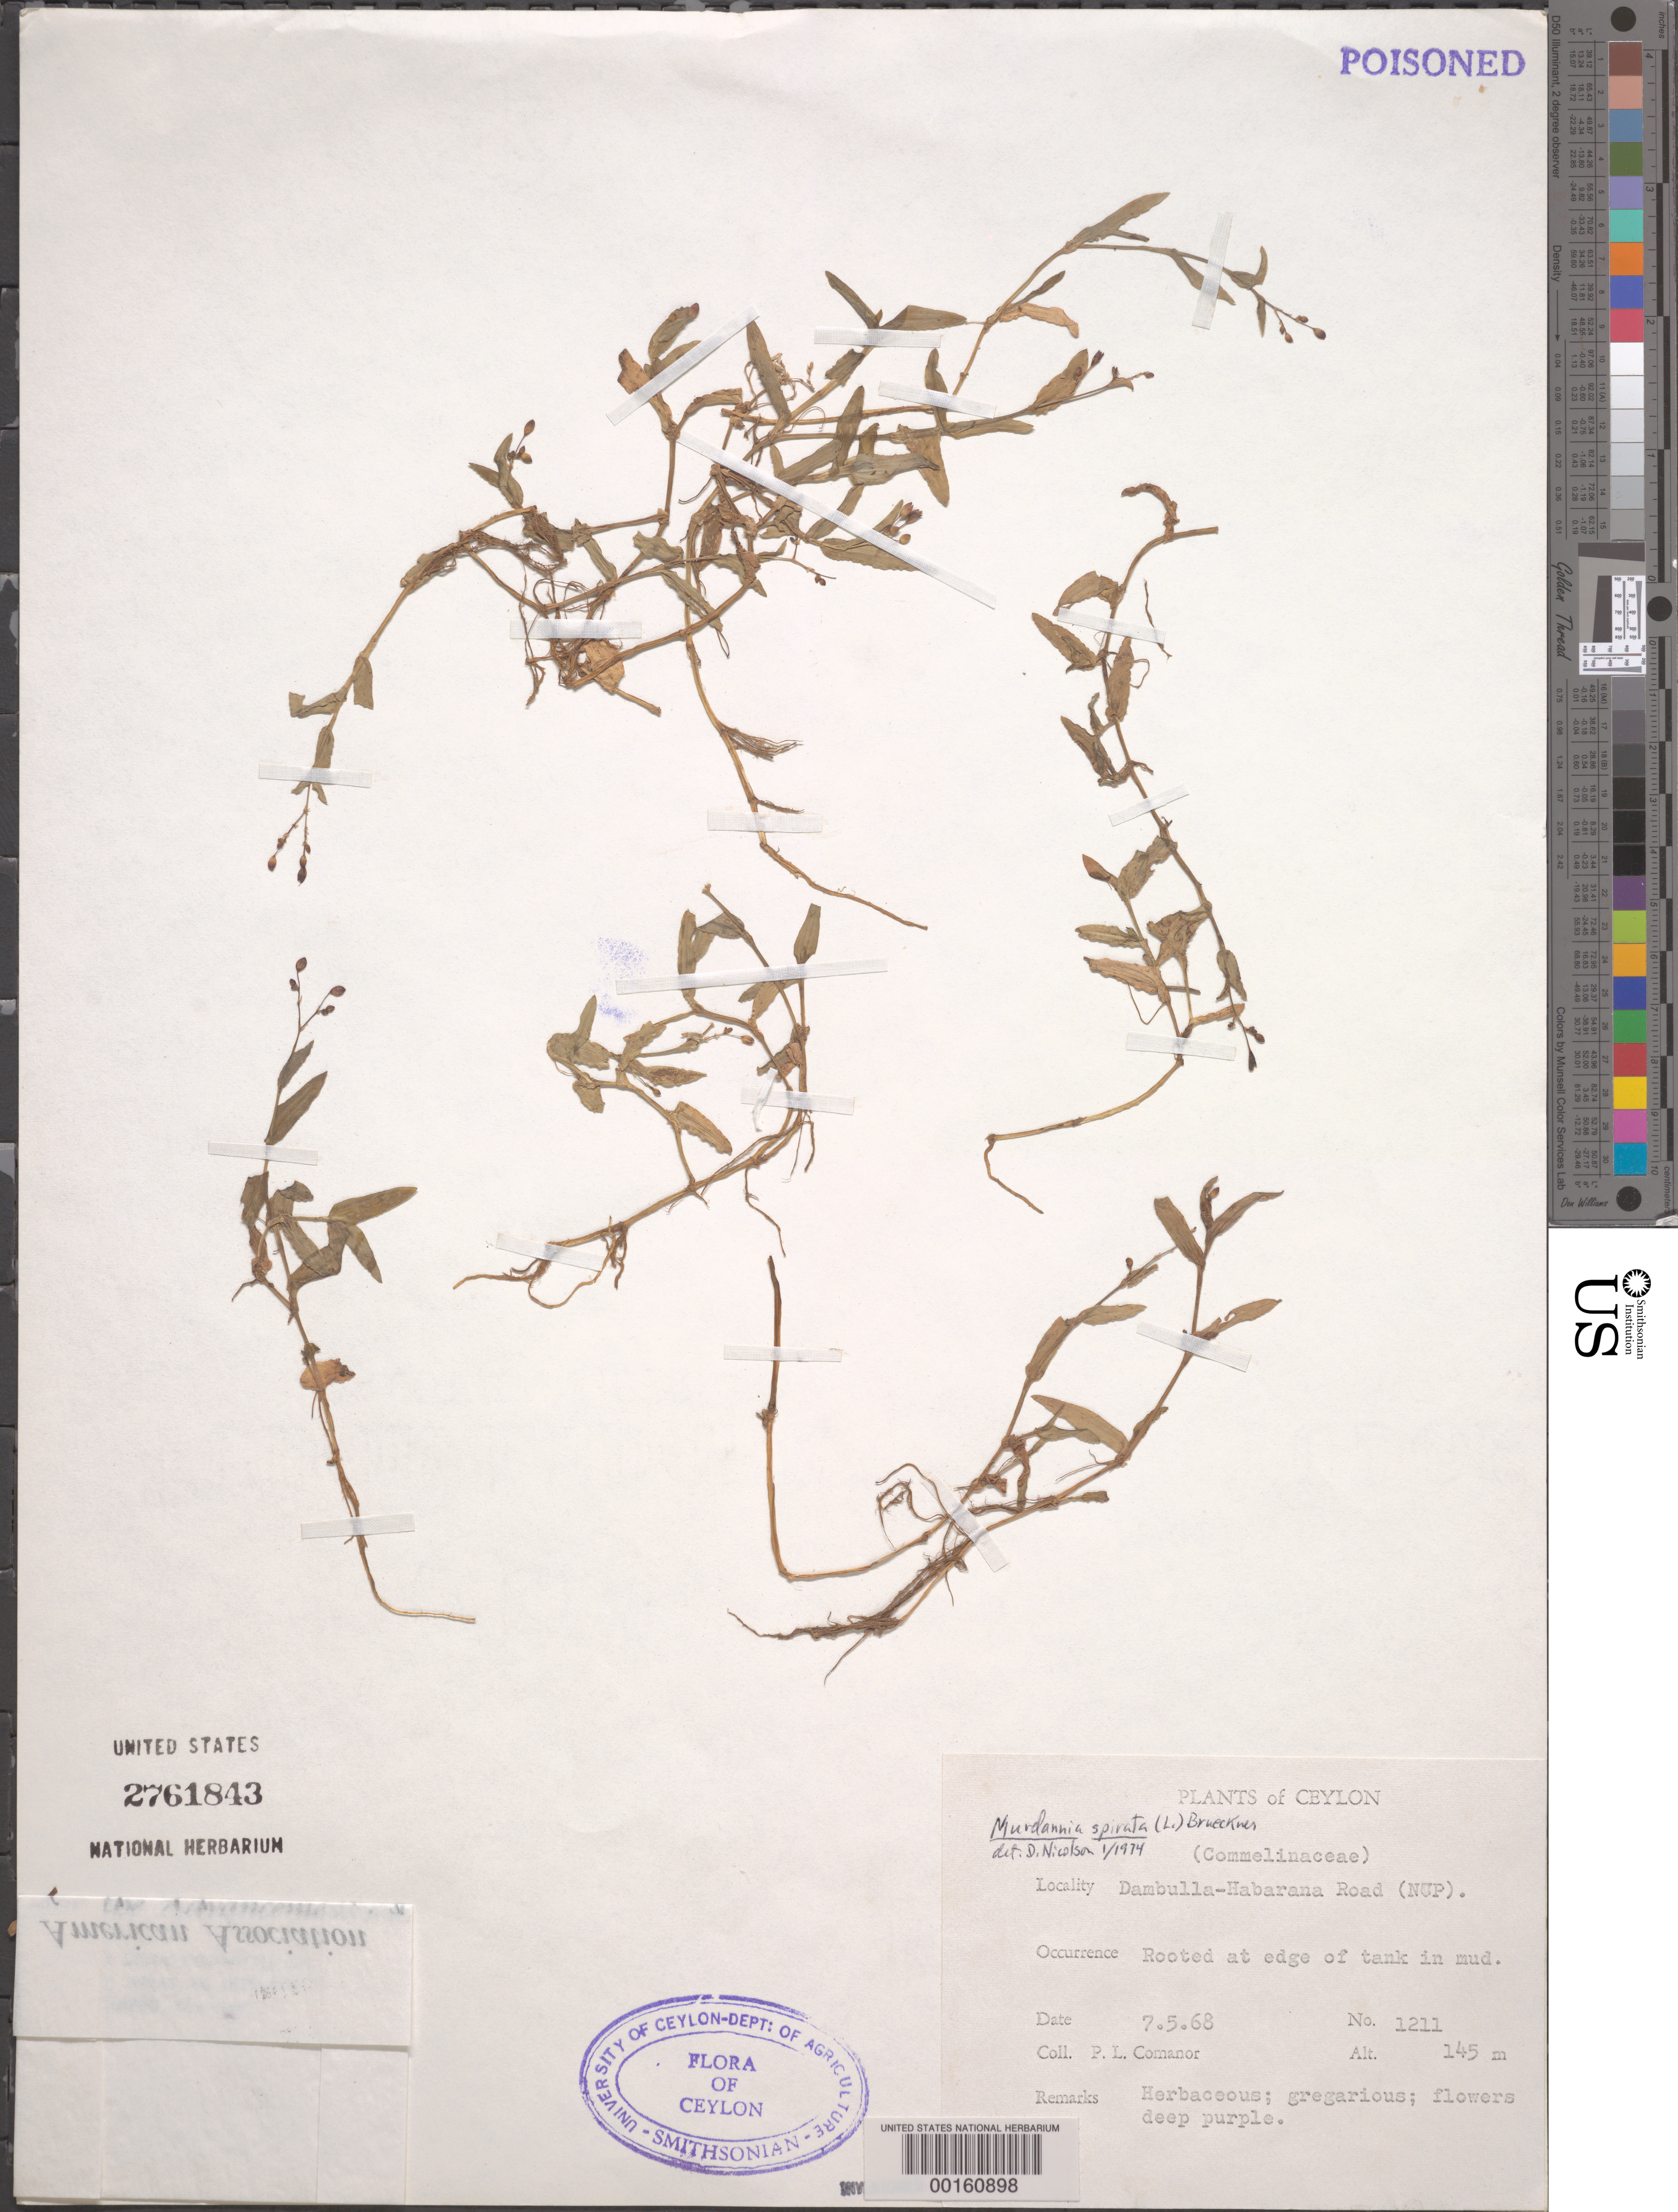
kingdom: Plantae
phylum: Tracheophyta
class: Liliopsida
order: Commelinales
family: Commelinaceae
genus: Murdannia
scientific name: Murdannia spirata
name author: (L.) G. Brückn.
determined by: Nicolson, Dan H.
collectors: P. Comanor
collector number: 1211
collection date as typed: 07 May 1968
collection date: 1968-05-07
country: Sri Lanka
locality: Dambulla-habarana road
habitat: Mud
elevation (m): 145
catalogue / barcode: US 2761843